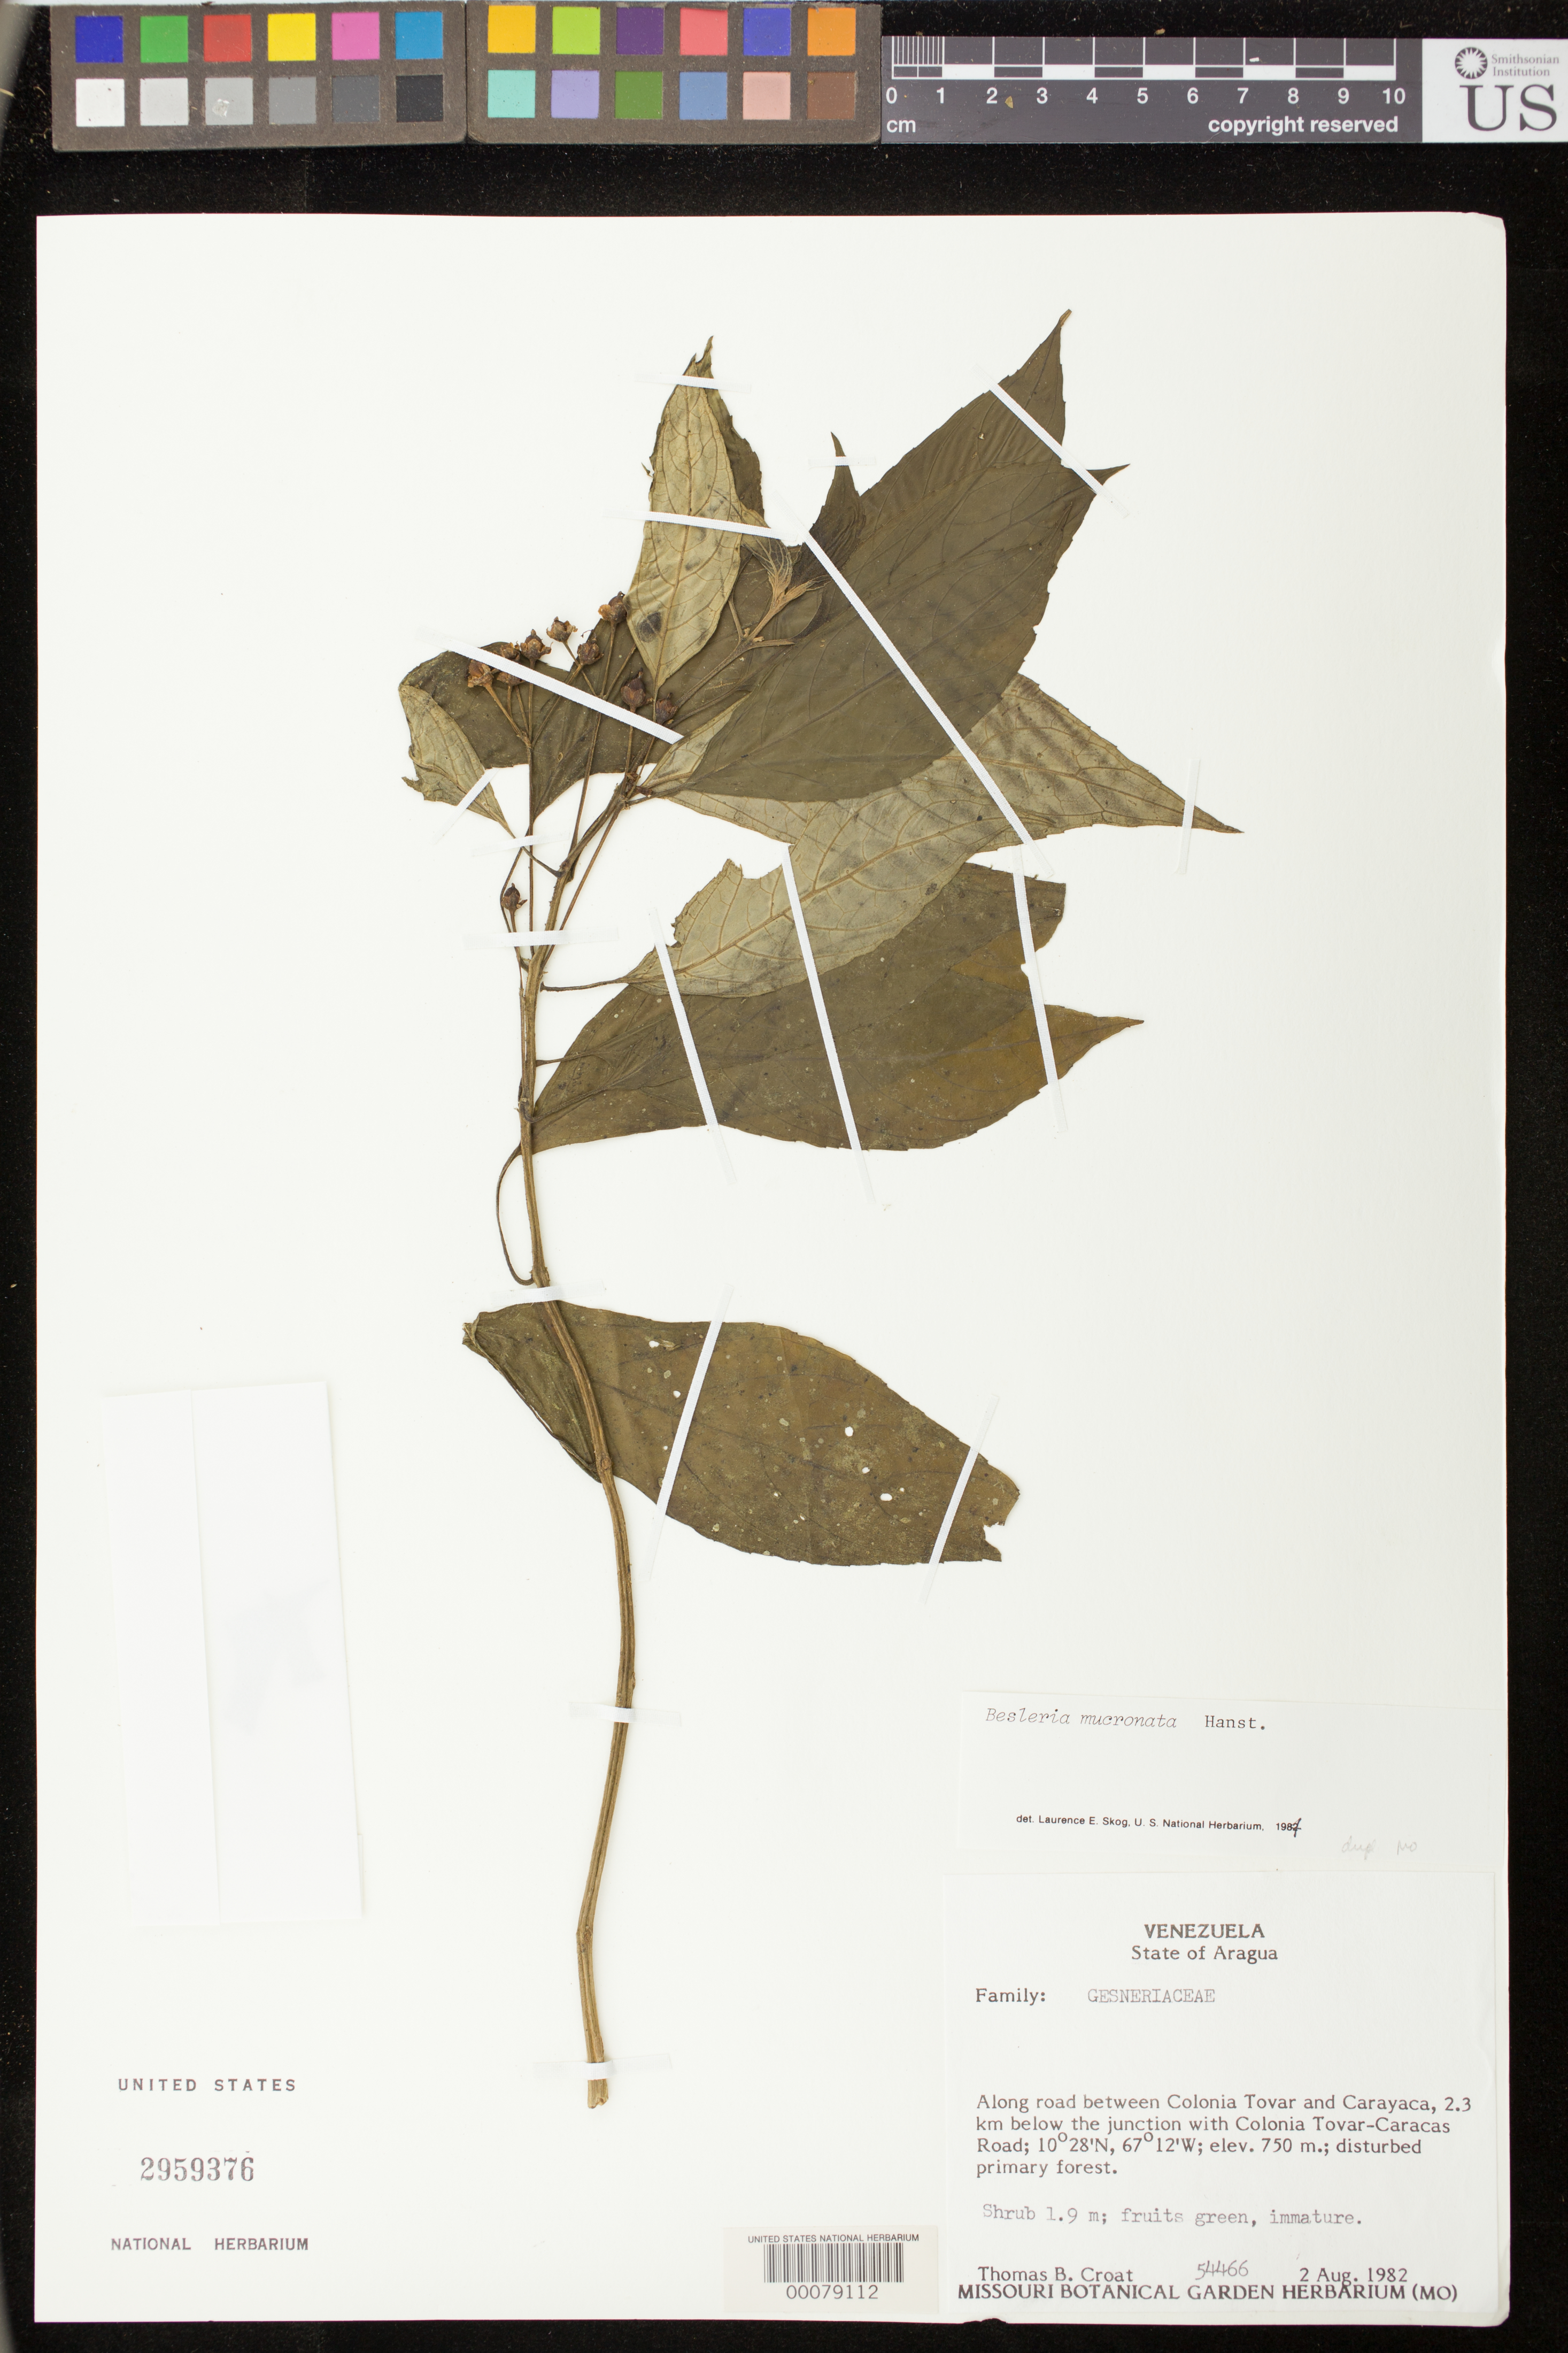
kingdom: Plantae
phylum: Tracheophyta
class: Magnoliopsida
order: Lamiales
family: Gesneriaceae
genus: Besleria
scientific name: Besleria mucronata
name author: Hanst.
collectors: T. B. Croat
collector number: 54466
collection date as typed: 02 Aug 1982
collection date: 1982-08-02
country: Venezuela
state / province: Aragua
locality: Along road between Colonia Tovar and Carayaca, 2.3 km below the junction with Colonia Tovar-Caracas road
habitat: Disturbed primary forest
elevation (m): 750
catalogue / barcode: US 2959376